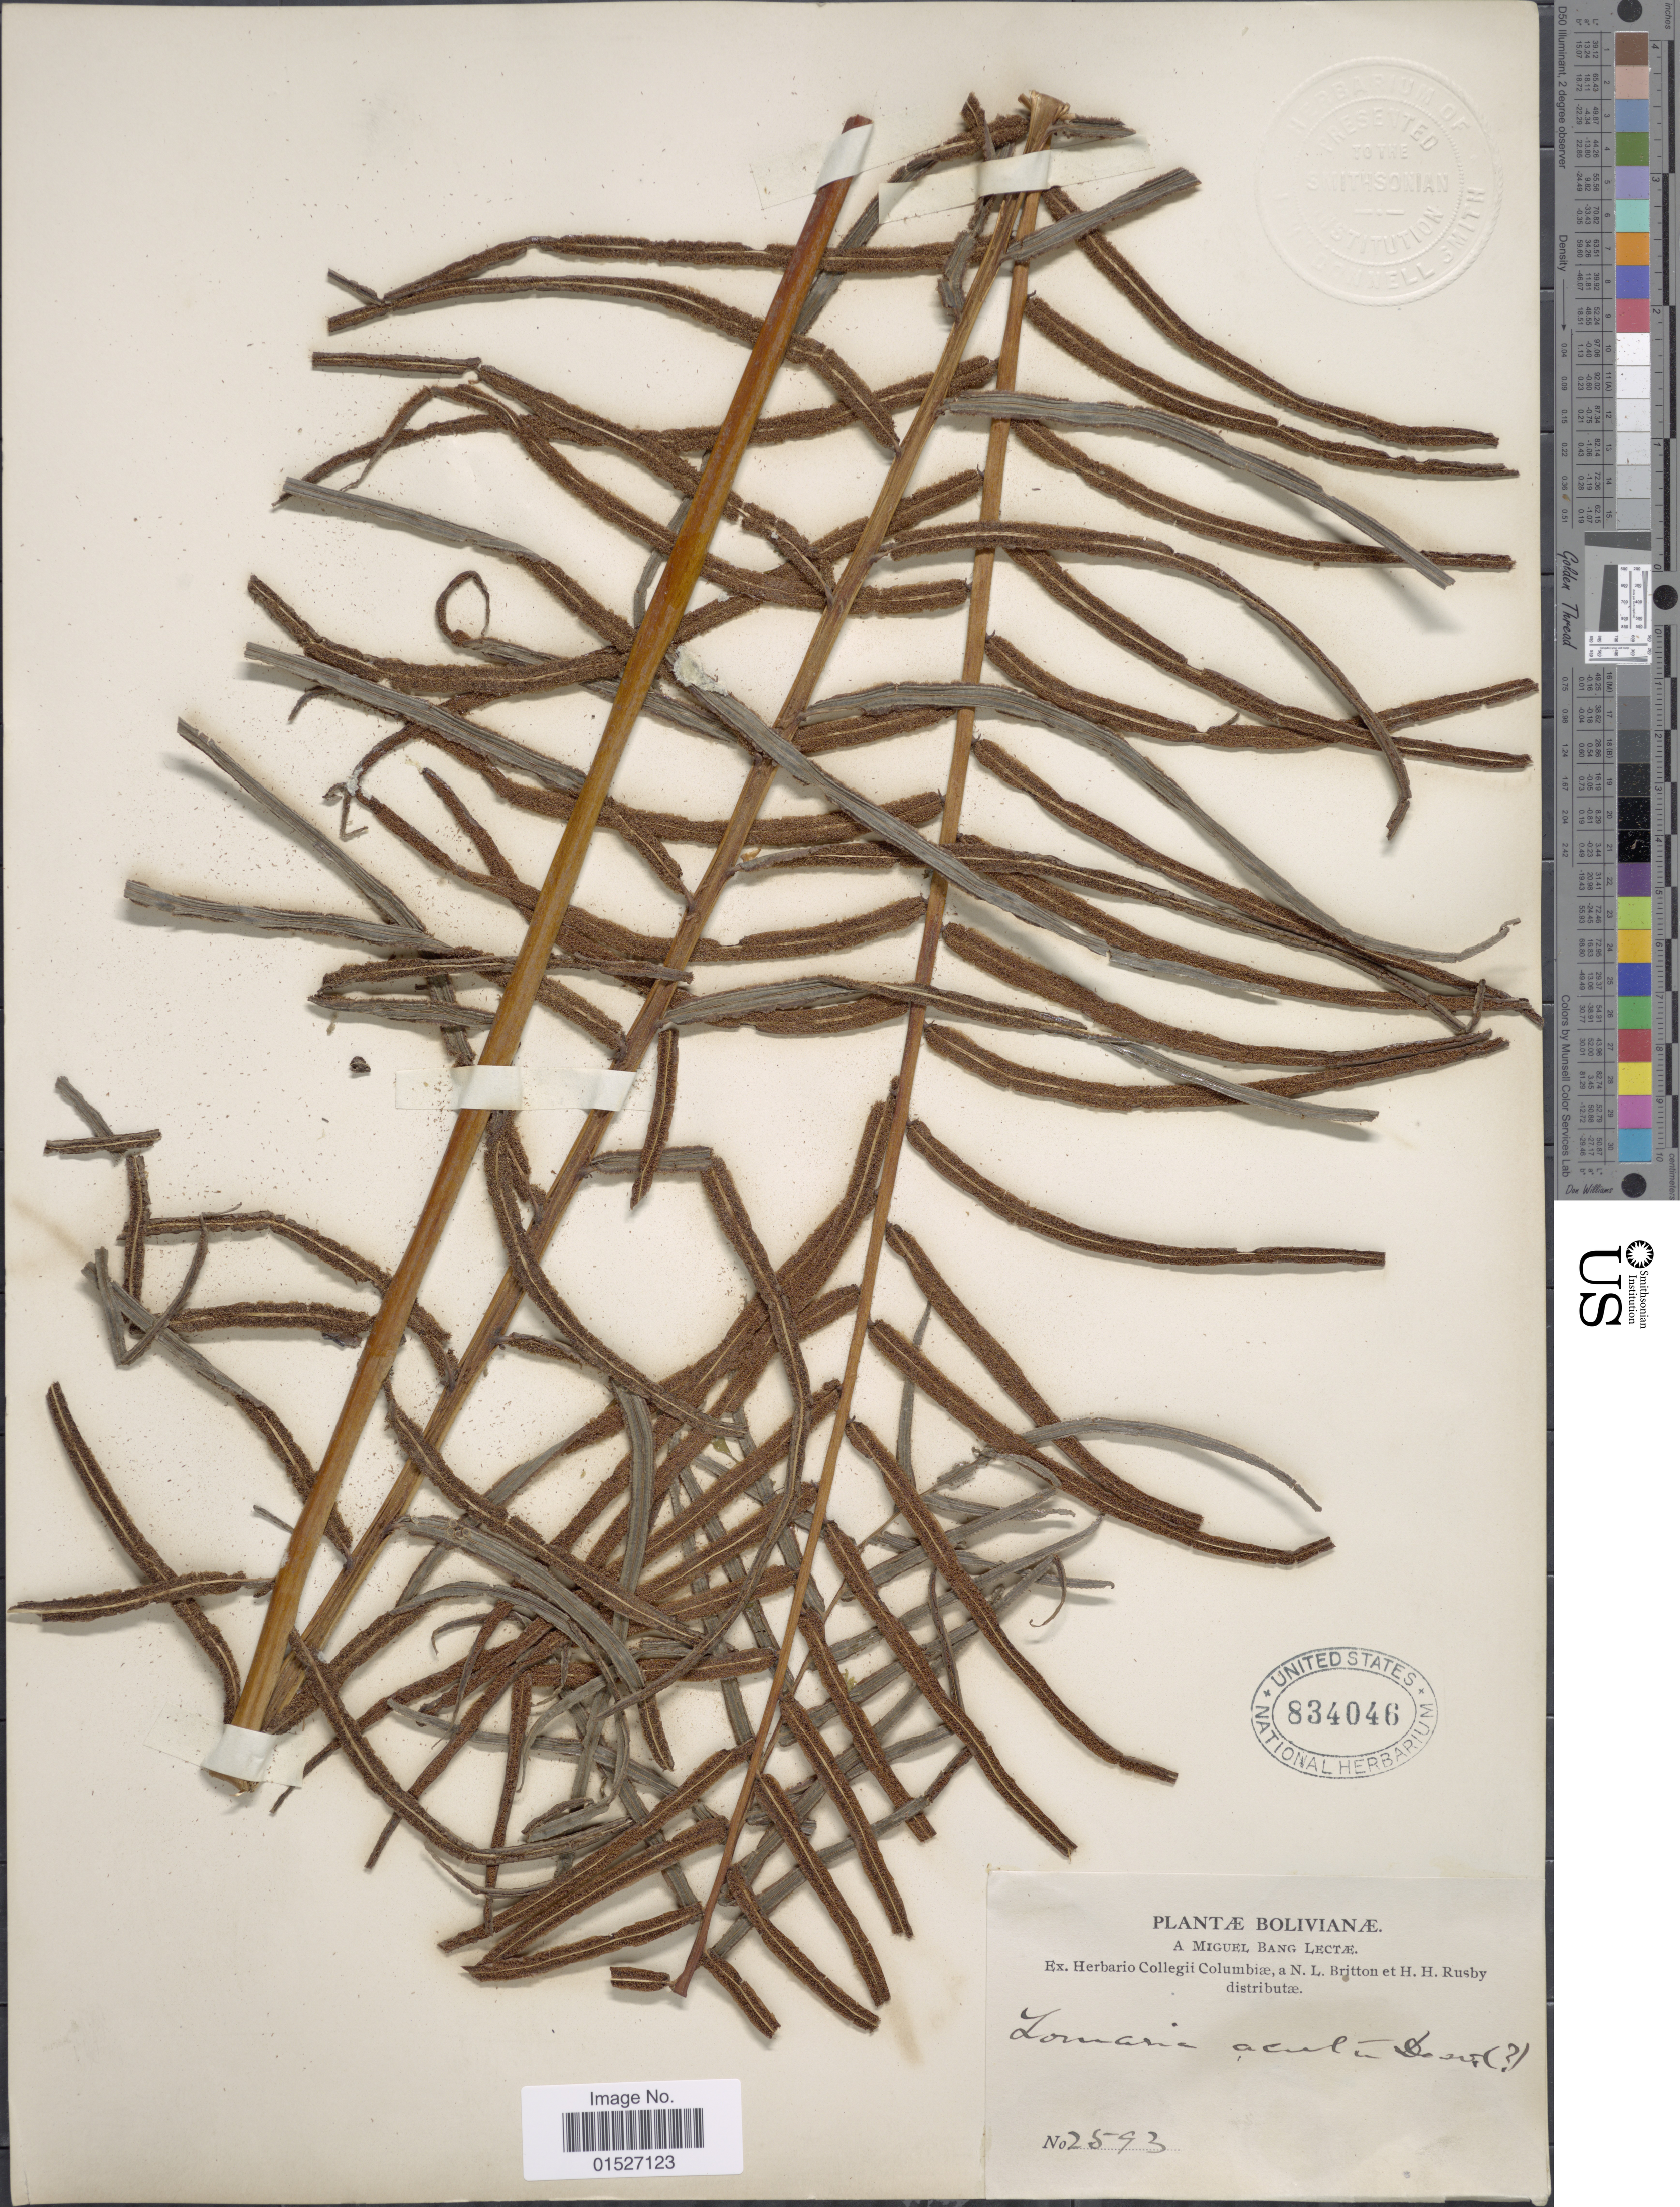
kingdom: Plantae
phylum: Tracheophyta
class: Polypodiopsida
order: Polypodiales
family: Blechnaceae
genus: Blechnum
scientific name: Blechnum sp.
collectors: M. Bang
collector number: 2593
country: Bolivia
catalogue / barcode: US 834046